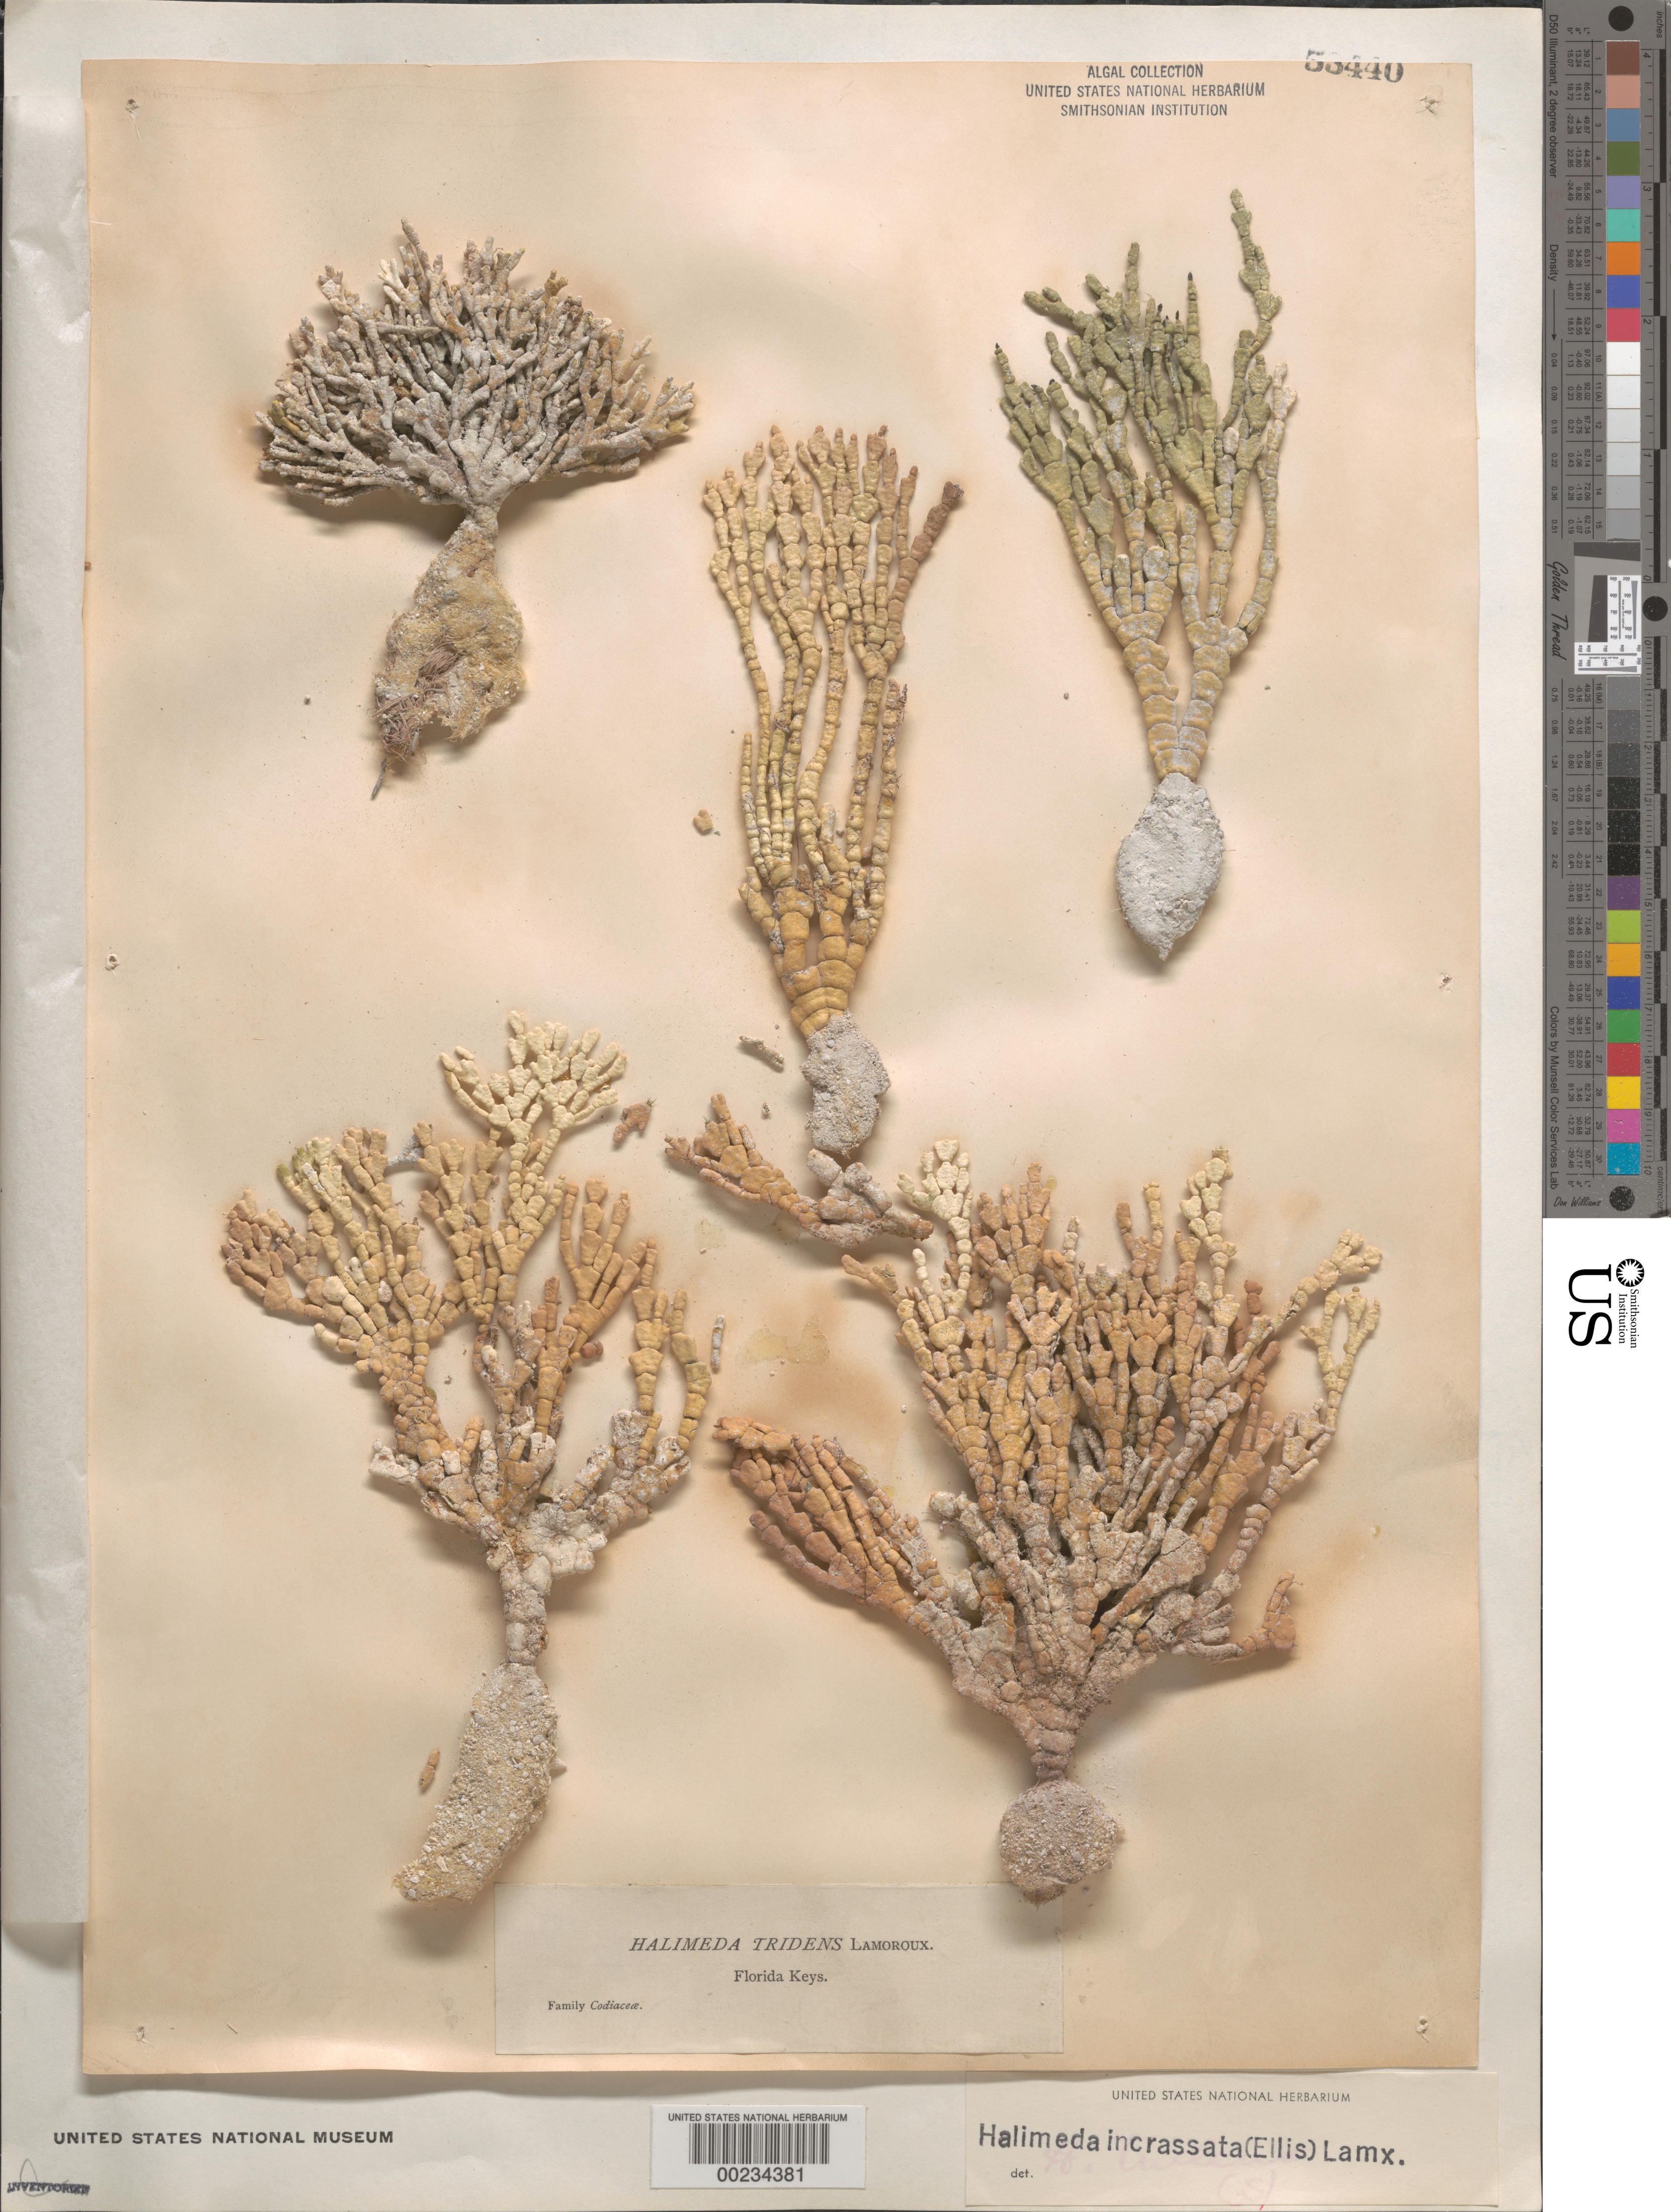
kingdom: Plantae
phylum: Chlorophyta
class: Ulvophyceae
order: Bryopsidales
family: Halimedaceae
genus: Halimeda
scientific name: Halimeda incrassata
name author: (J. Ellis) J.V.Lamouroux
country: United States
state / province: Florida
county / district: Monroe County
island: Florida Keys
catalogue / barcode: US 53440